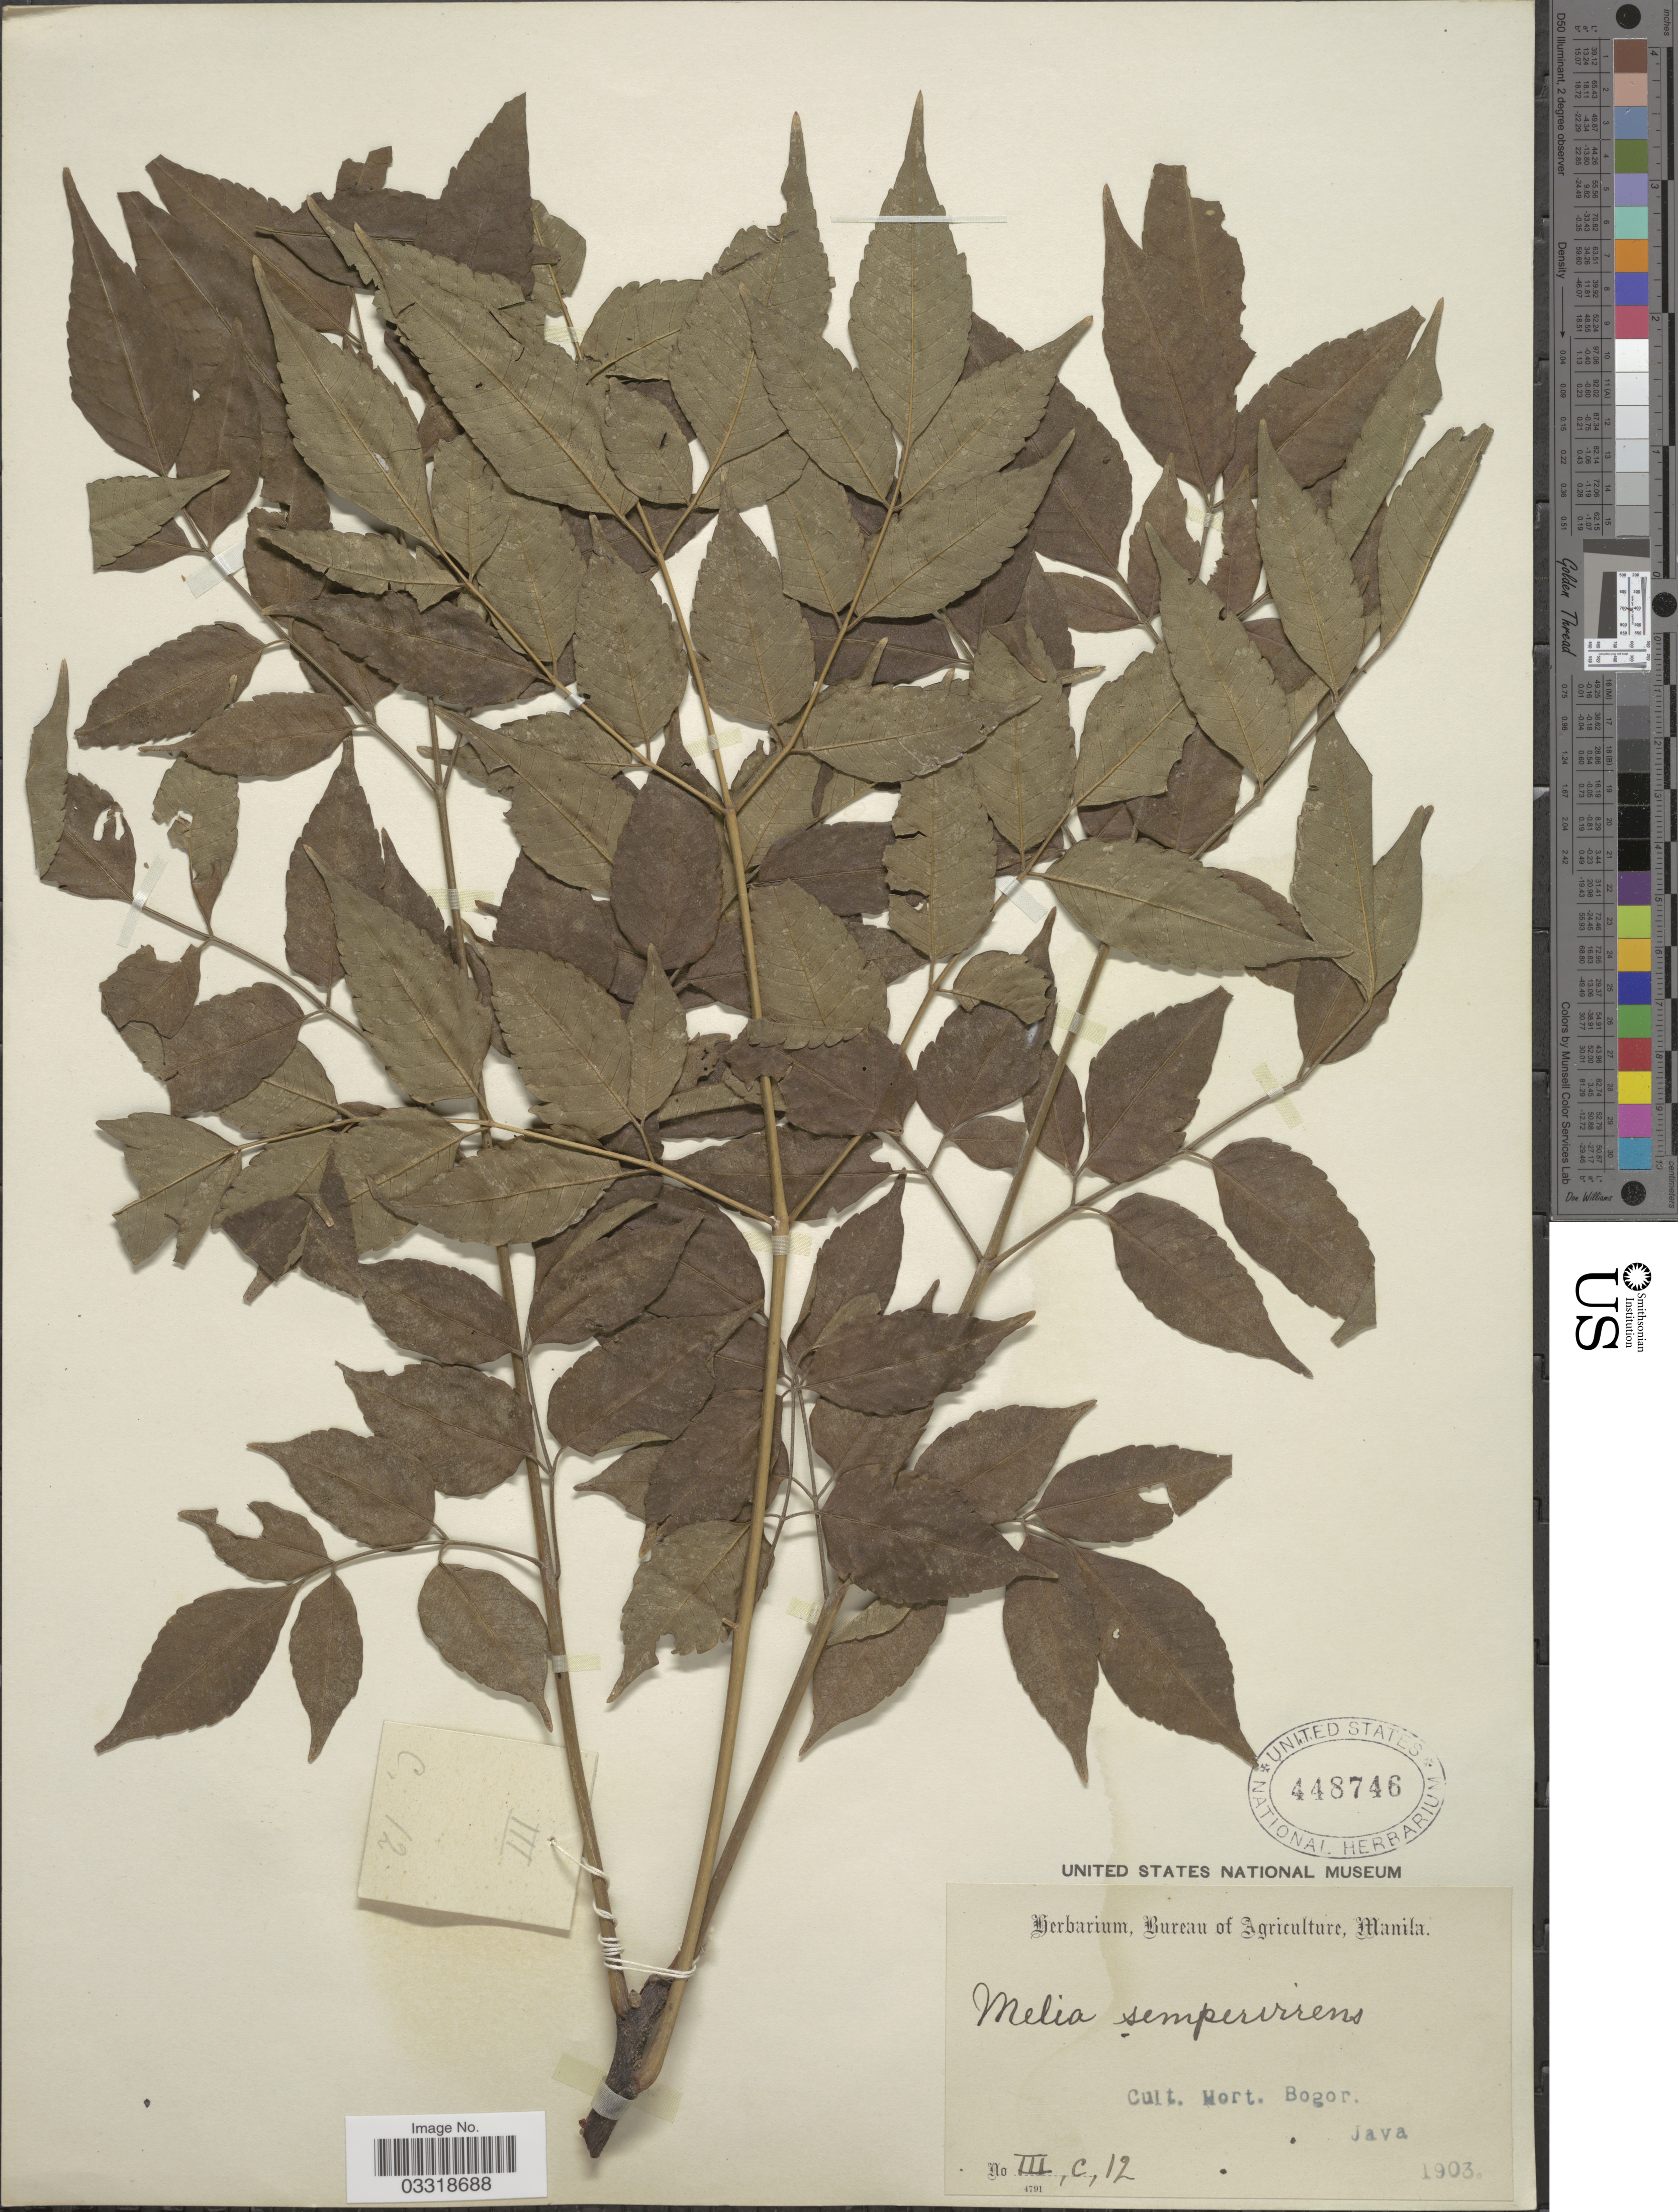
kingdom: Plantae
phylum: Tracheophyta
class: Magnoliopsida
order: Sapindales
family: Meliaceae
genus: Melia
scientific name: Melia sempervirens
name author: Sw.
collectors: Ex herb. Bureau of Agriculture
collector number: III, C, 12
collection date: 1903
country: Indonesia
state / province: Java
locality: Cult. Hort. Bogor.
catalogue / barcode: US 448746